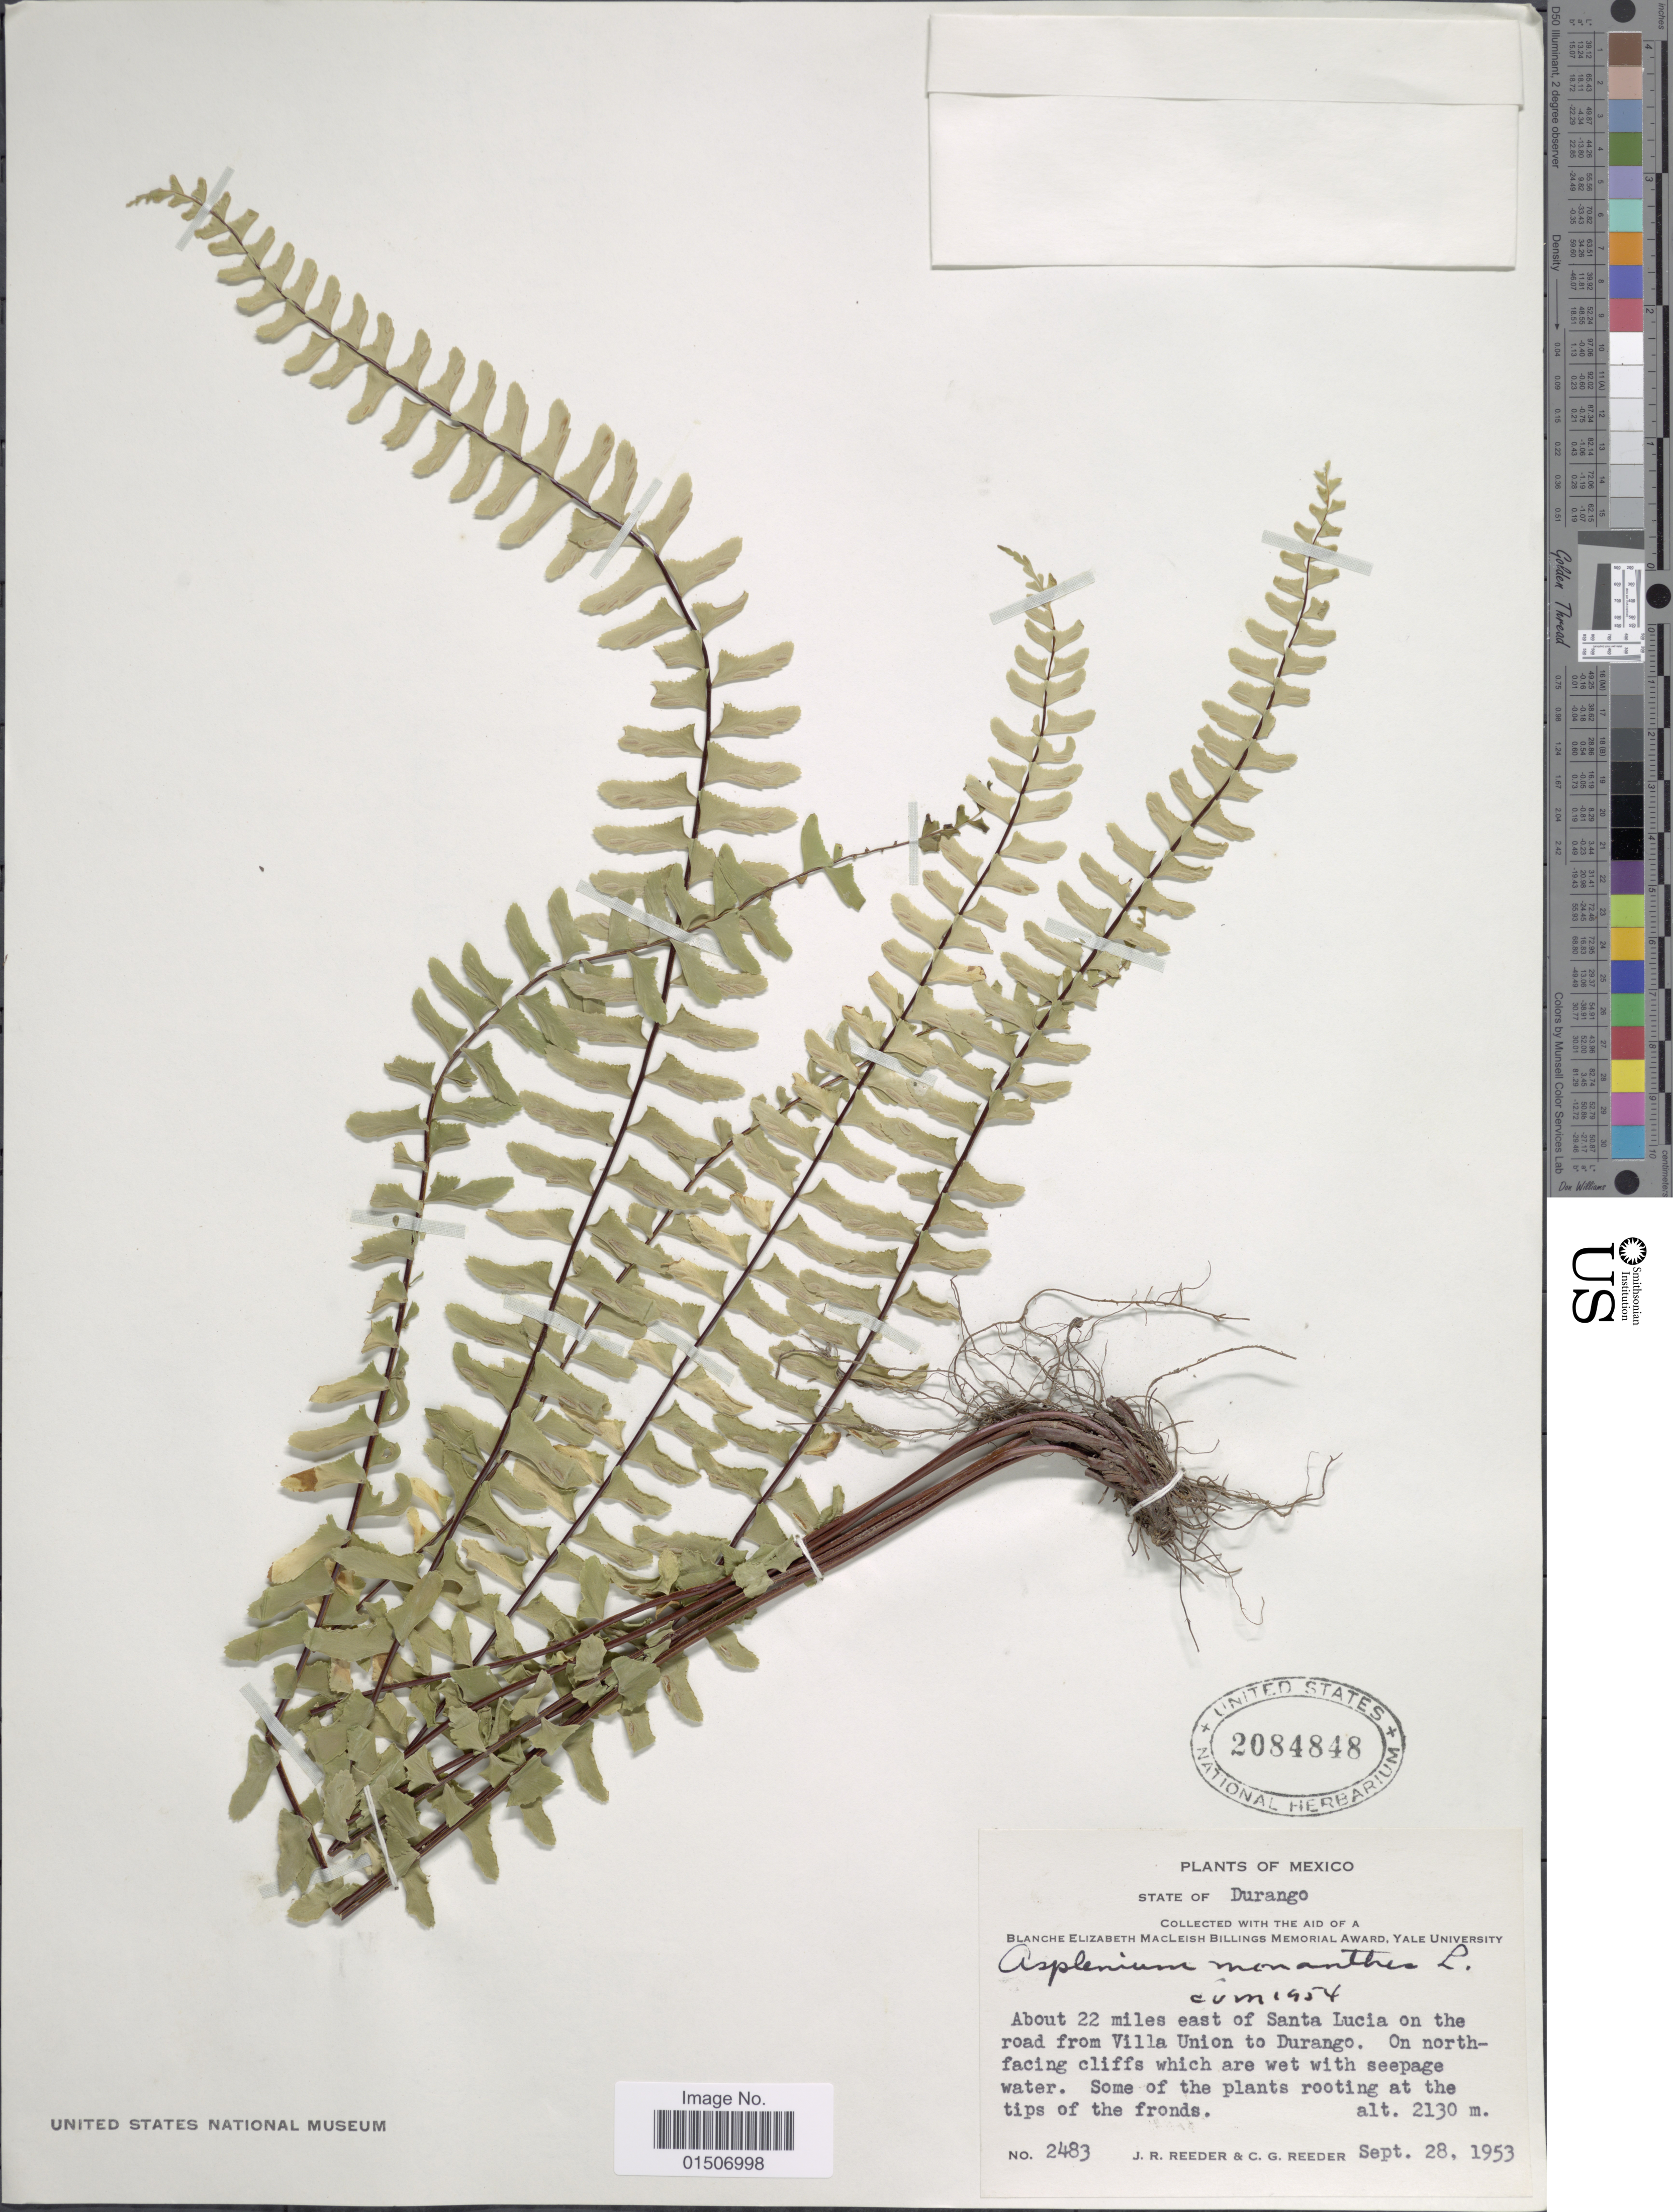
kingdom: Plantae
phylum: Tracheophyta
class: Polypodiopsida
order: Polypodiales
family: Aspleniaceae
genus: Asplenium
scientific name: Asplenium monanthes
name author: L.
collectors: J. R. Reeder & C. G. Reeder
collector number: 2483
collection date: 1953-09-28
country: Mexico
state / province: Durango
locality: About 22 miles east of Santa Lucia on the road from Villa Union to Durango. On northfacing cliffs wich are wet with seepage water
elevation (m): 2130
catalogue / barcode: US 2084848